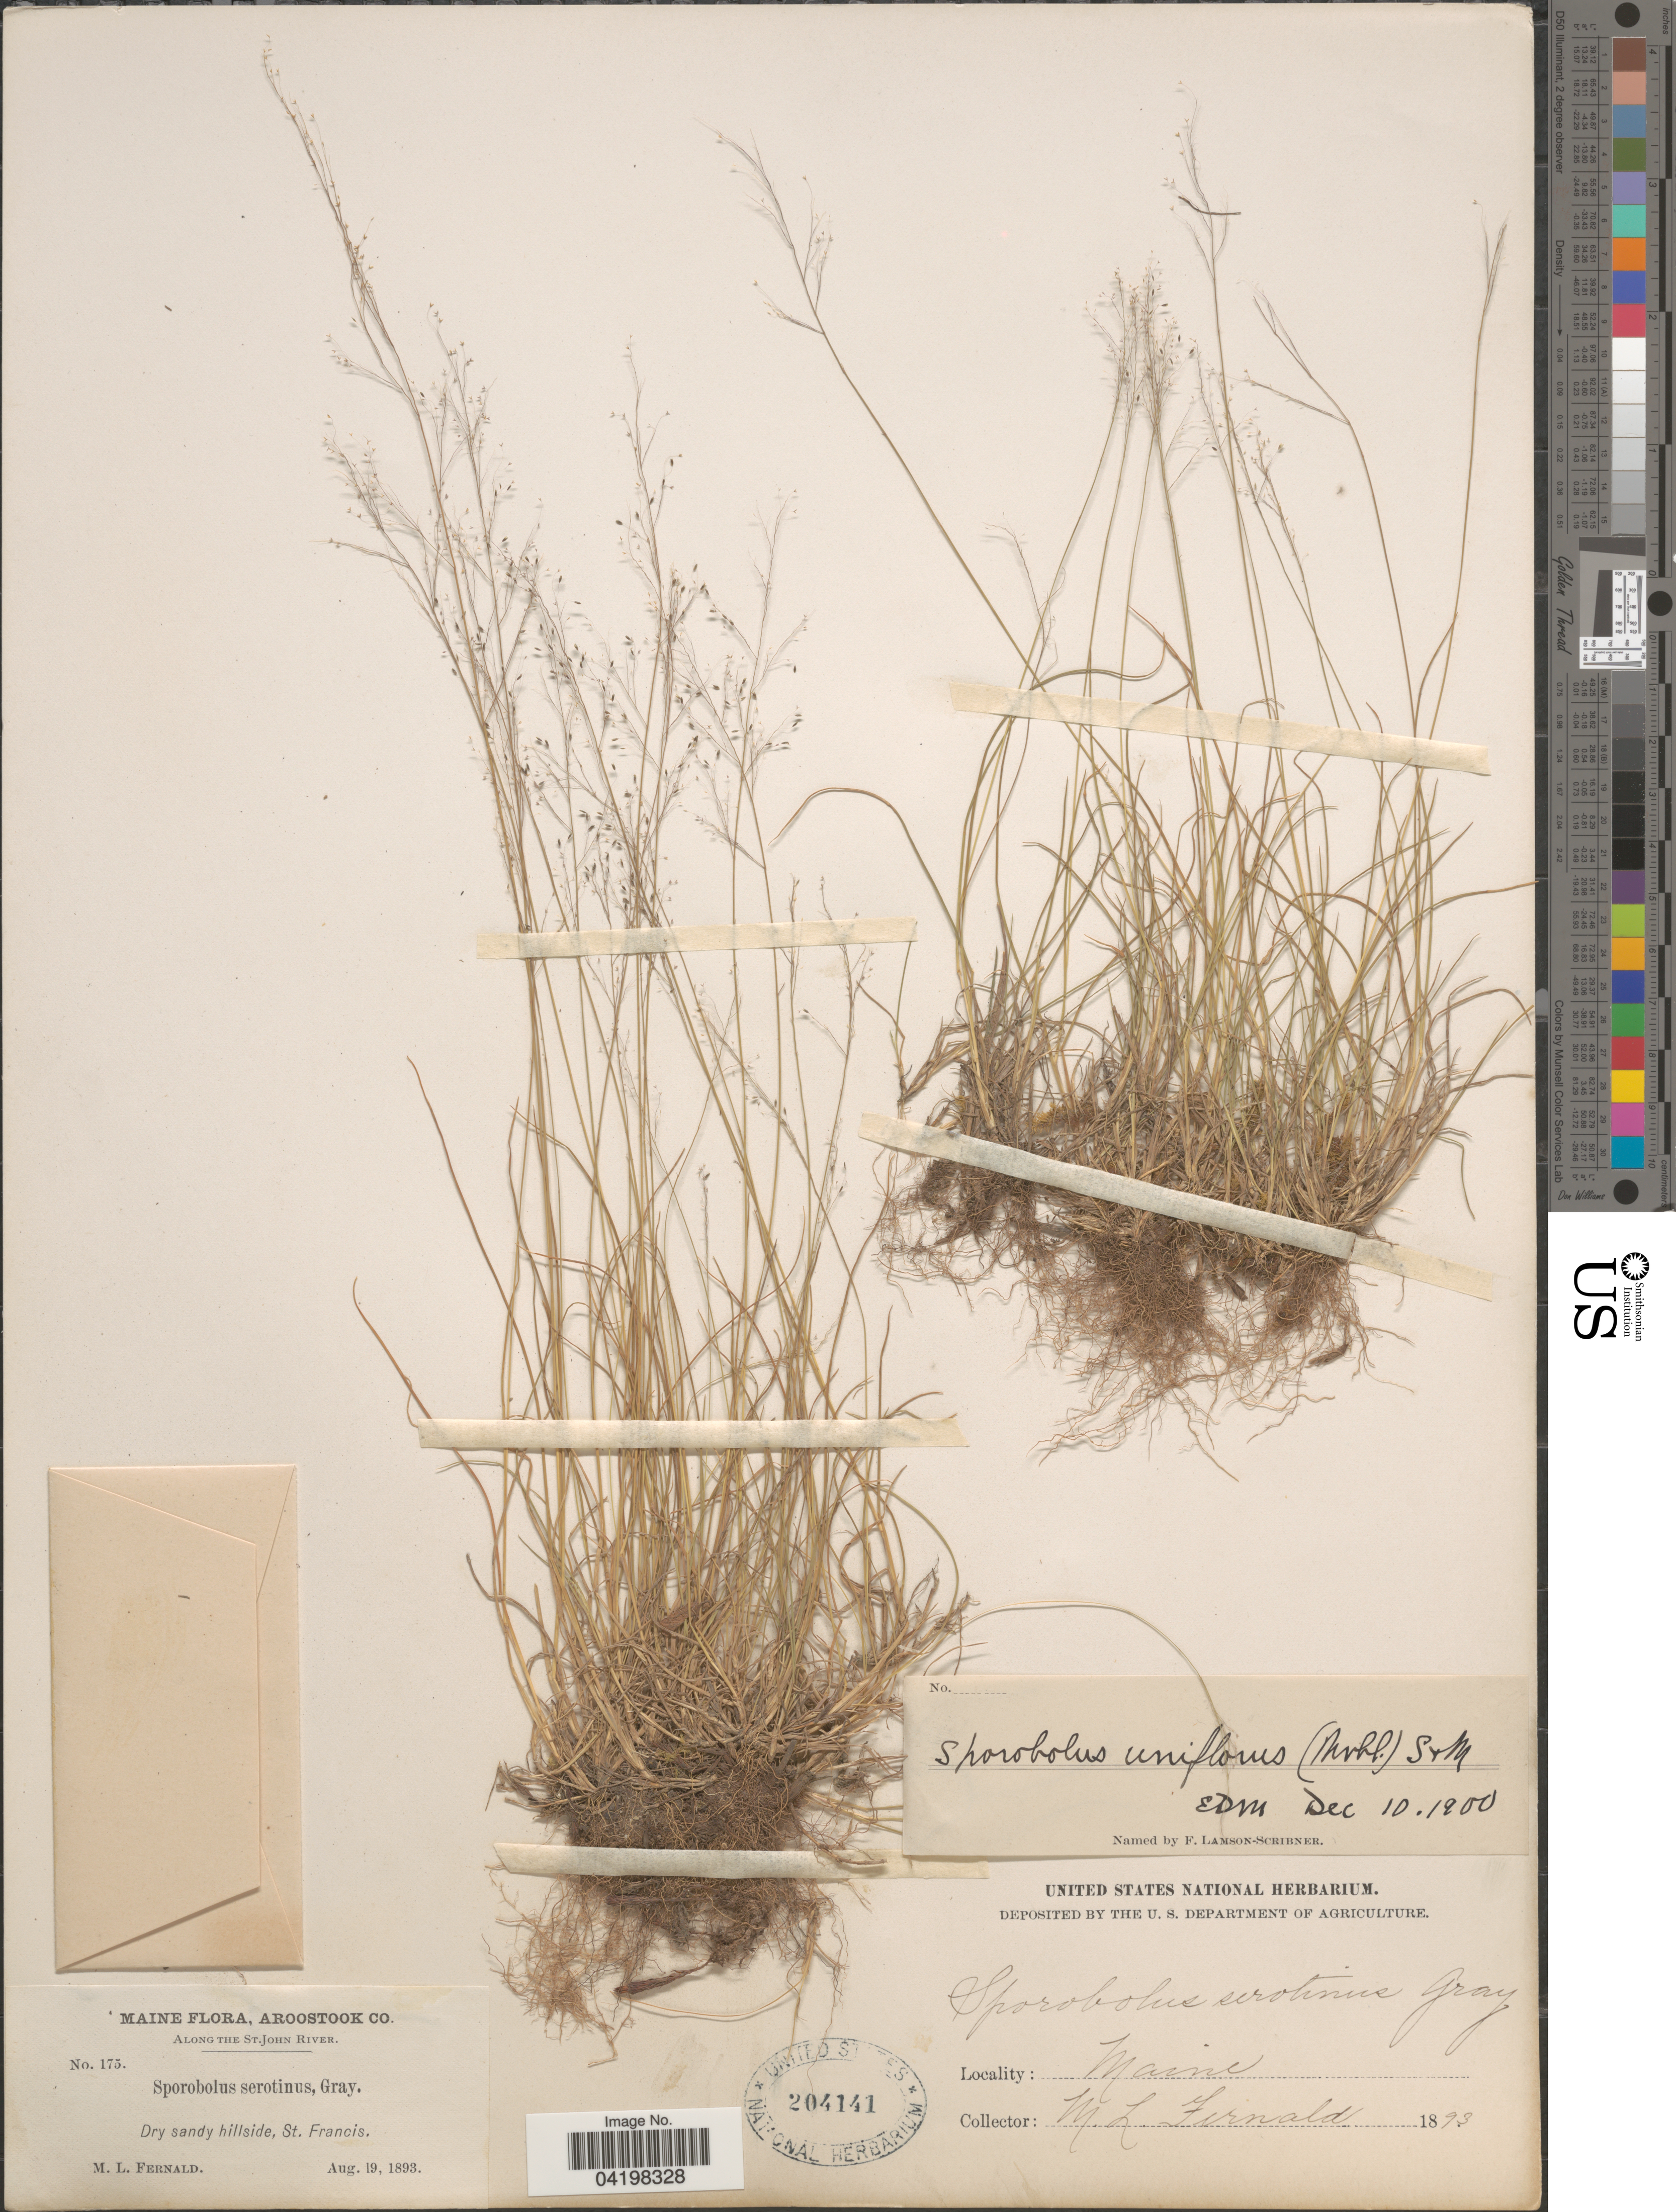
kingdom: Plantae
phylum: Tracheophyta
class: Liliopsida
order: Poales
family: Poaceae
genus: Muhlenbergia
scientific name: Muhlenbergia uniflora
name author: (Muhl.) Fernald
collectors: M. L. Fernald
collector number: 175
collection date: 1893-08-19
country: United States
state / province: Maine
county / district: Aroostook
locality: Along the St. John River. Dry sandy hillside, St. Francis.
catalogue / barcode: US 204141